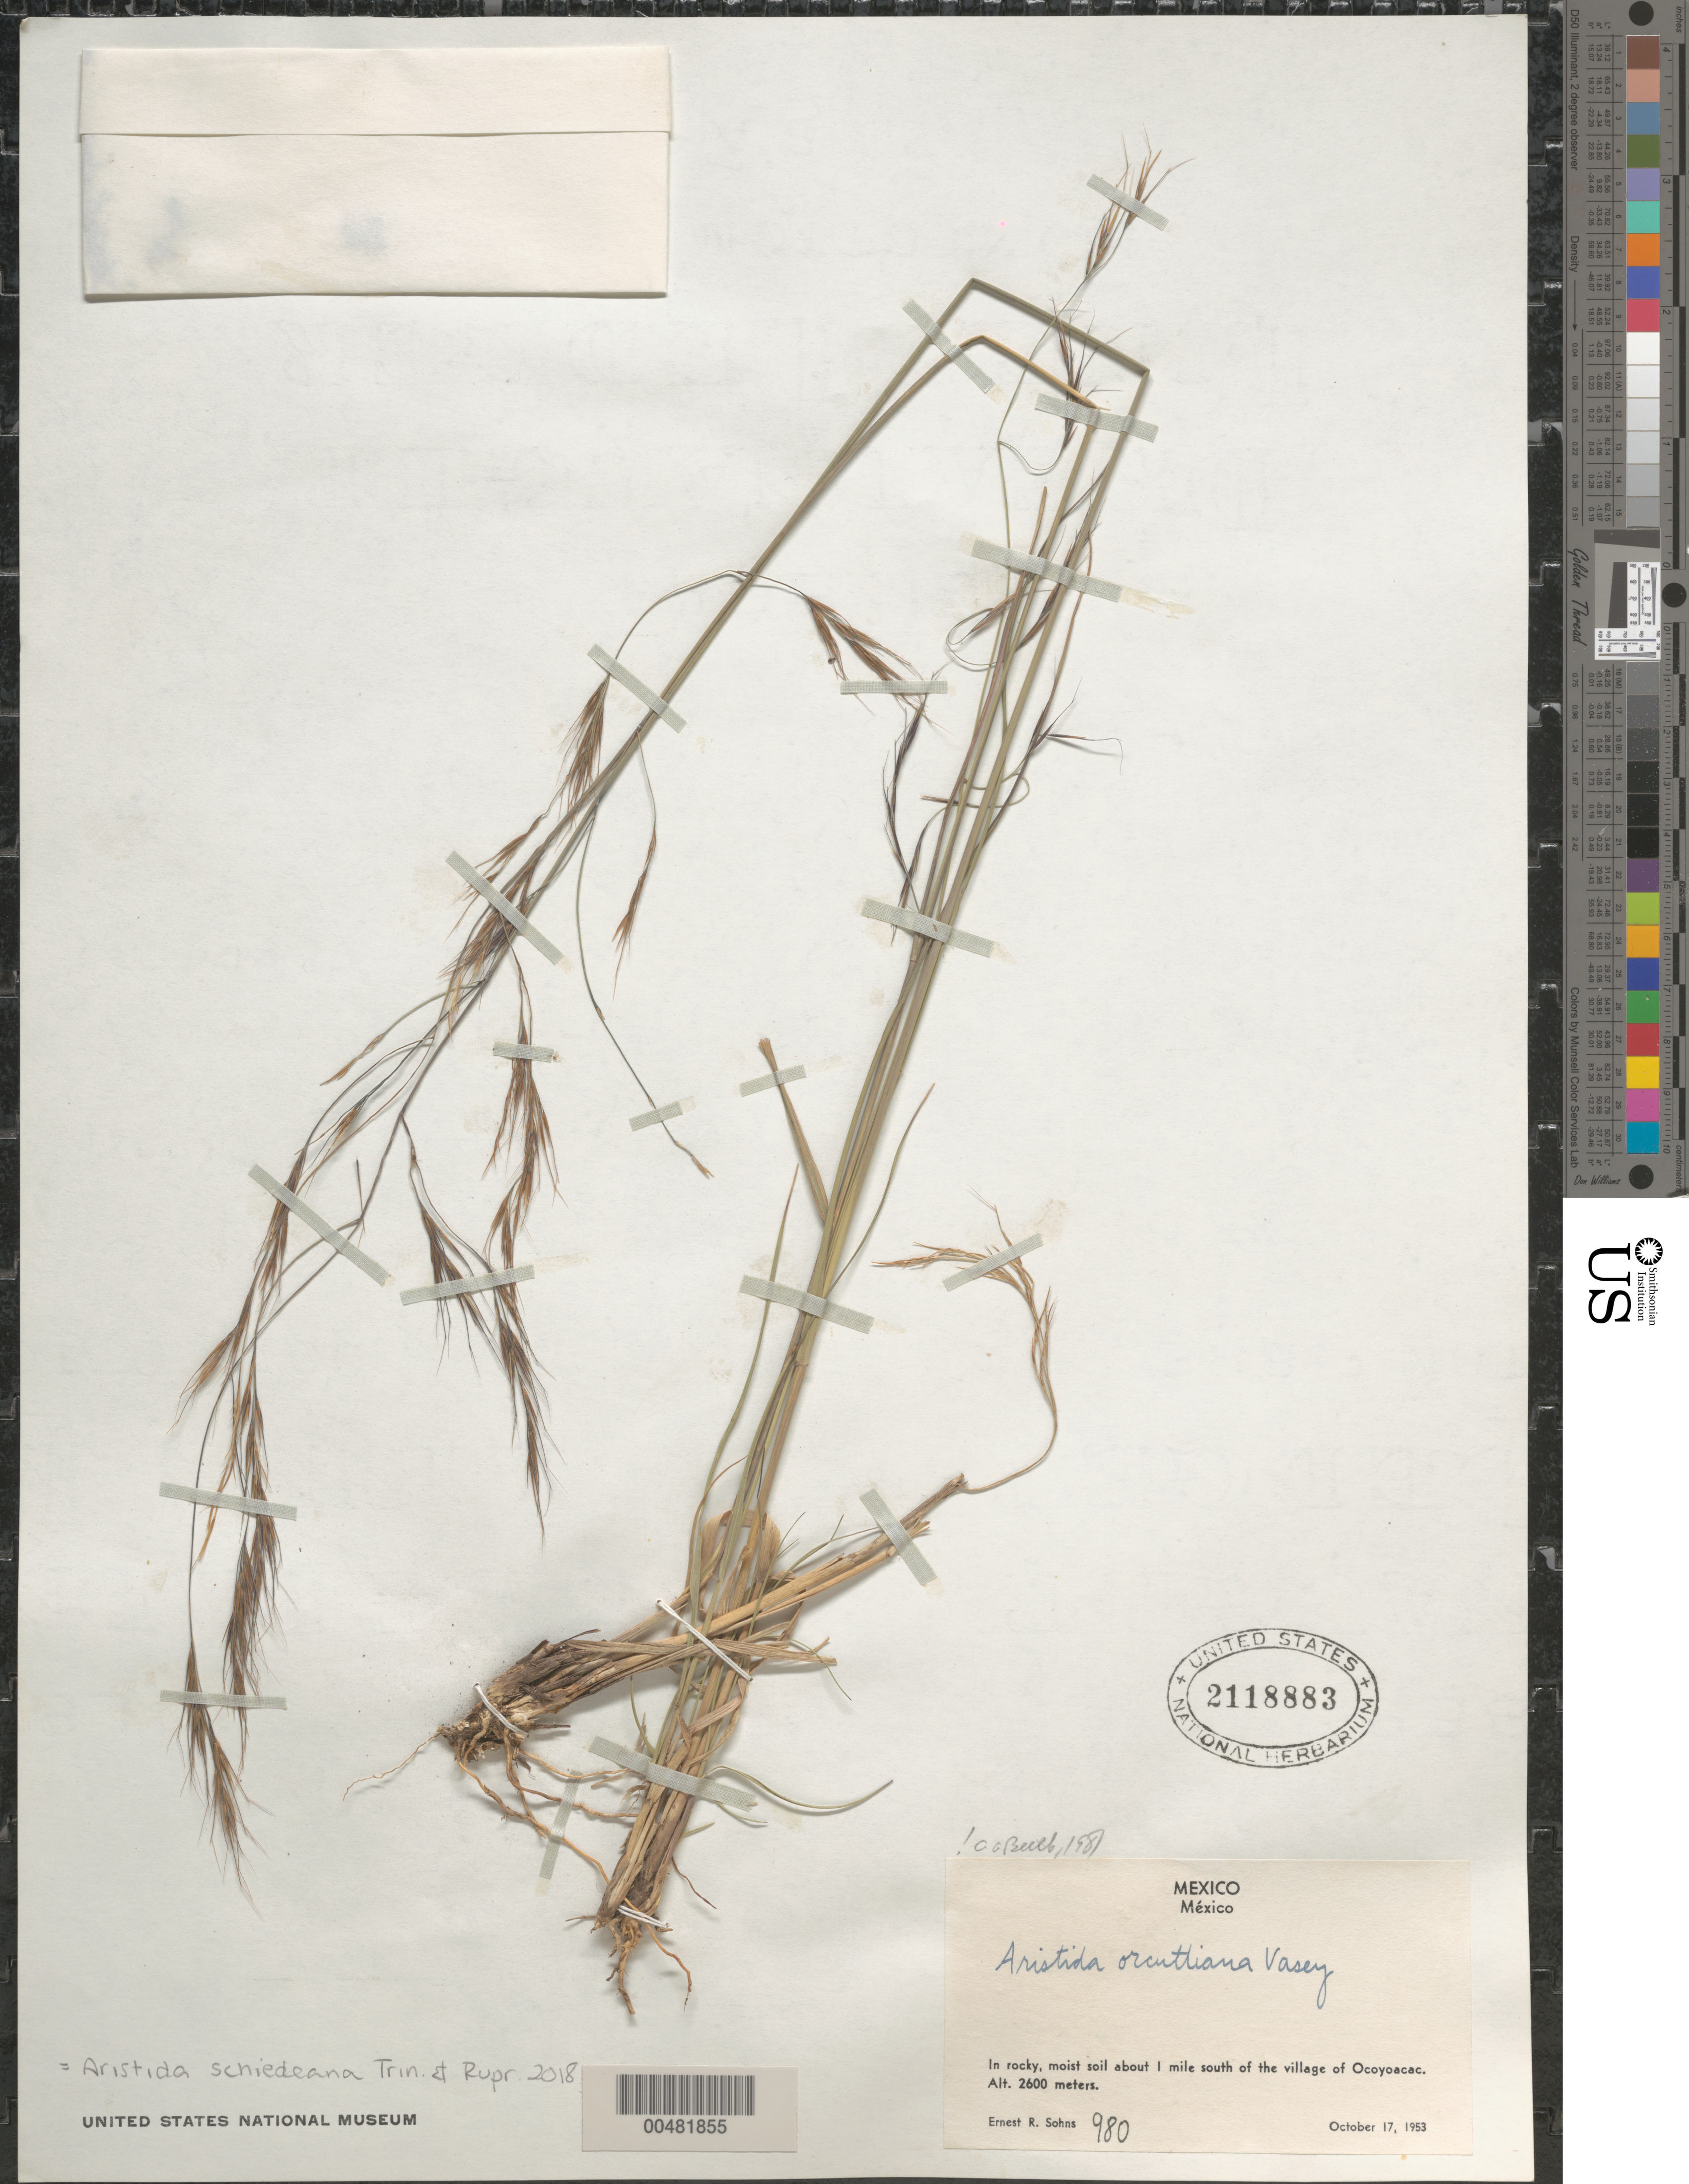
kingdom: Plantae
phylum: Tracheophyta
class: Liliopsida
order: Poales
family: Poaceae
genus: Aristida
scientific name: Aristida schiedeana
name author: Trin. & Rupr.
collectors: E. R. Sohns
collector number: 980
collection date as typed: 17 Oct 1953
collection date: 1953-10-17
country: Mexico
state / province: México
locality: About 1 mi S of the village of Ocoyoacac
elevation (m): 2600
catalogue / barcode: US 2118883